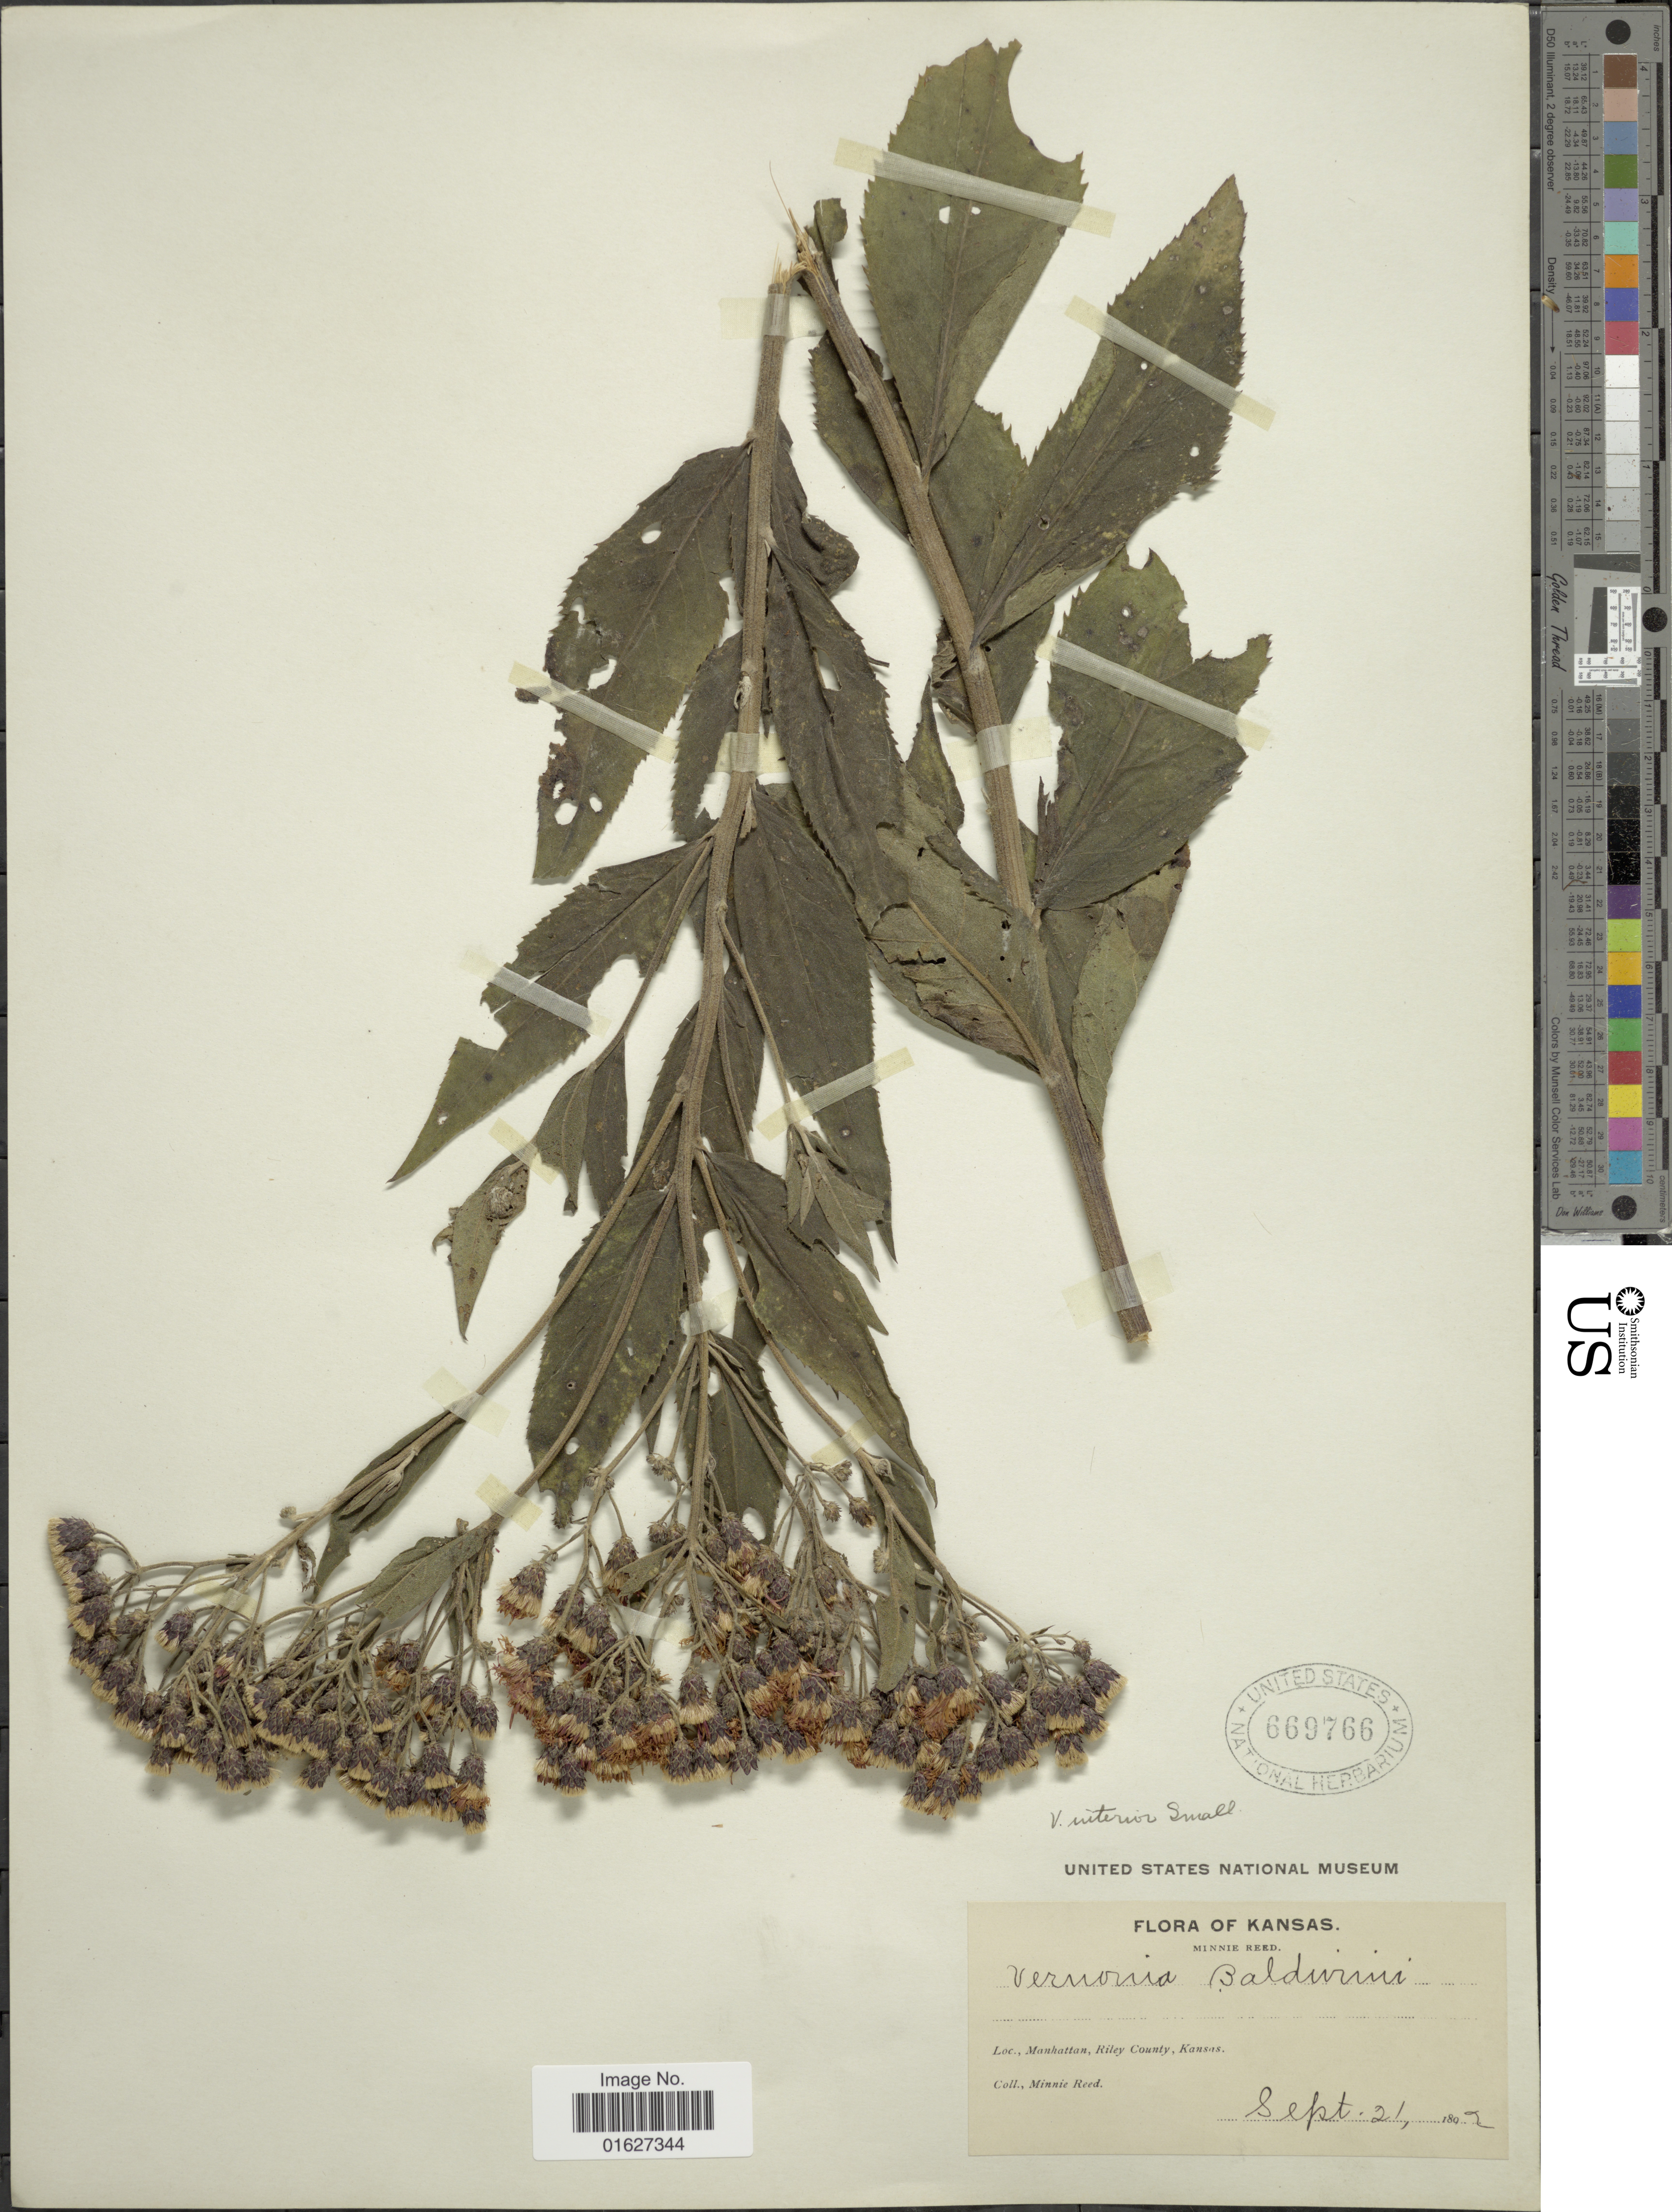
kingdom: Plantae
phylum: Tracheophyta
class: Magnoliopsida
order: Asterales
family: Asteraceae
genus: Vernonia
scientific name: Vernonia baldwinii subsp. interior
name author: (Small) Faust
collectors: M. Reed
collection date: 1892-09-21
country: United States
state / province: Kansas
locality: Kansas. Manhattan, Riley County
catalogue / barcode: US 669766